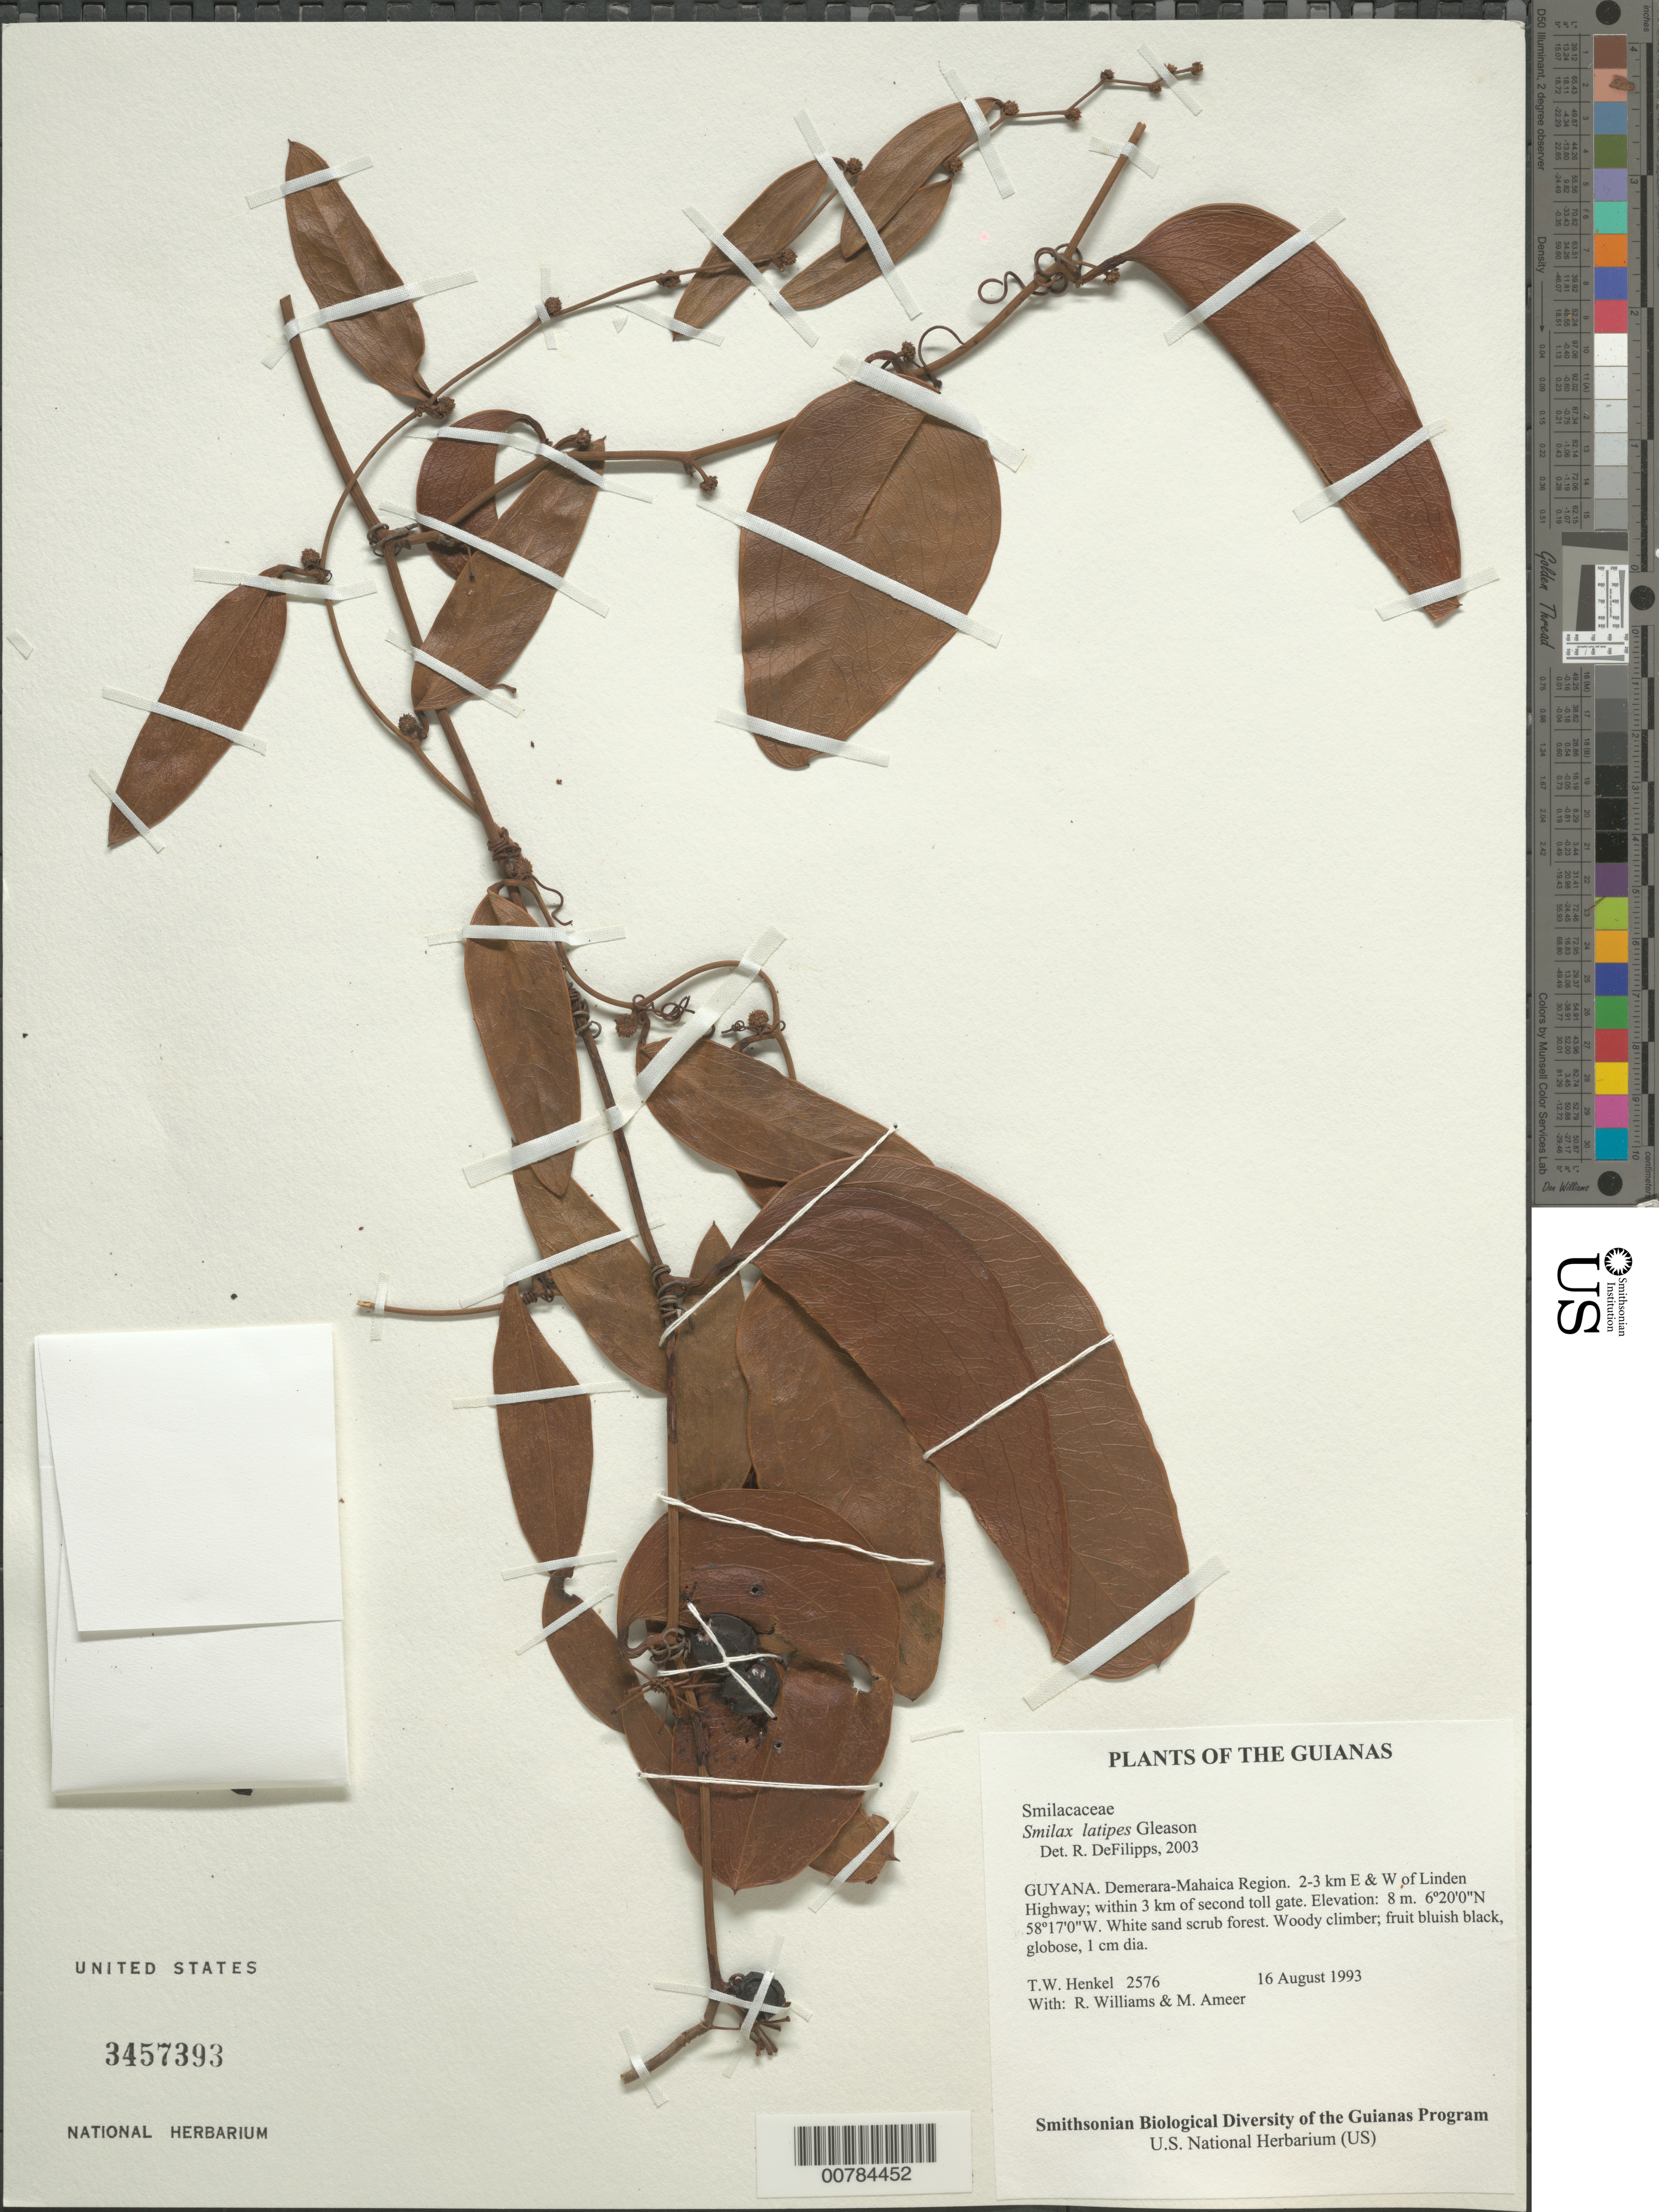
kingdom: Plantae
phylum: Tracheophyta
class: Liliopsida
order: Liliales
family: Smilacaceae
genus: Smilax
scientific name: Smilax latipes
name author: Gleason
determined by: DeFilipps, R. A.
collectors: T. Henkel, R. Williams & M. Ameer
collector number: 2576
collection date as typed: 16 August 1993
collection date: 1993-08-16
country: Guyana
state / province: Demerara-Mahaica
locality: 2-3 km E & W of Linden Highway; within 3 km of second toll gate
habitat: White sand scrub forest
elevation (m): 8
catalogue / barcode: US 3457393